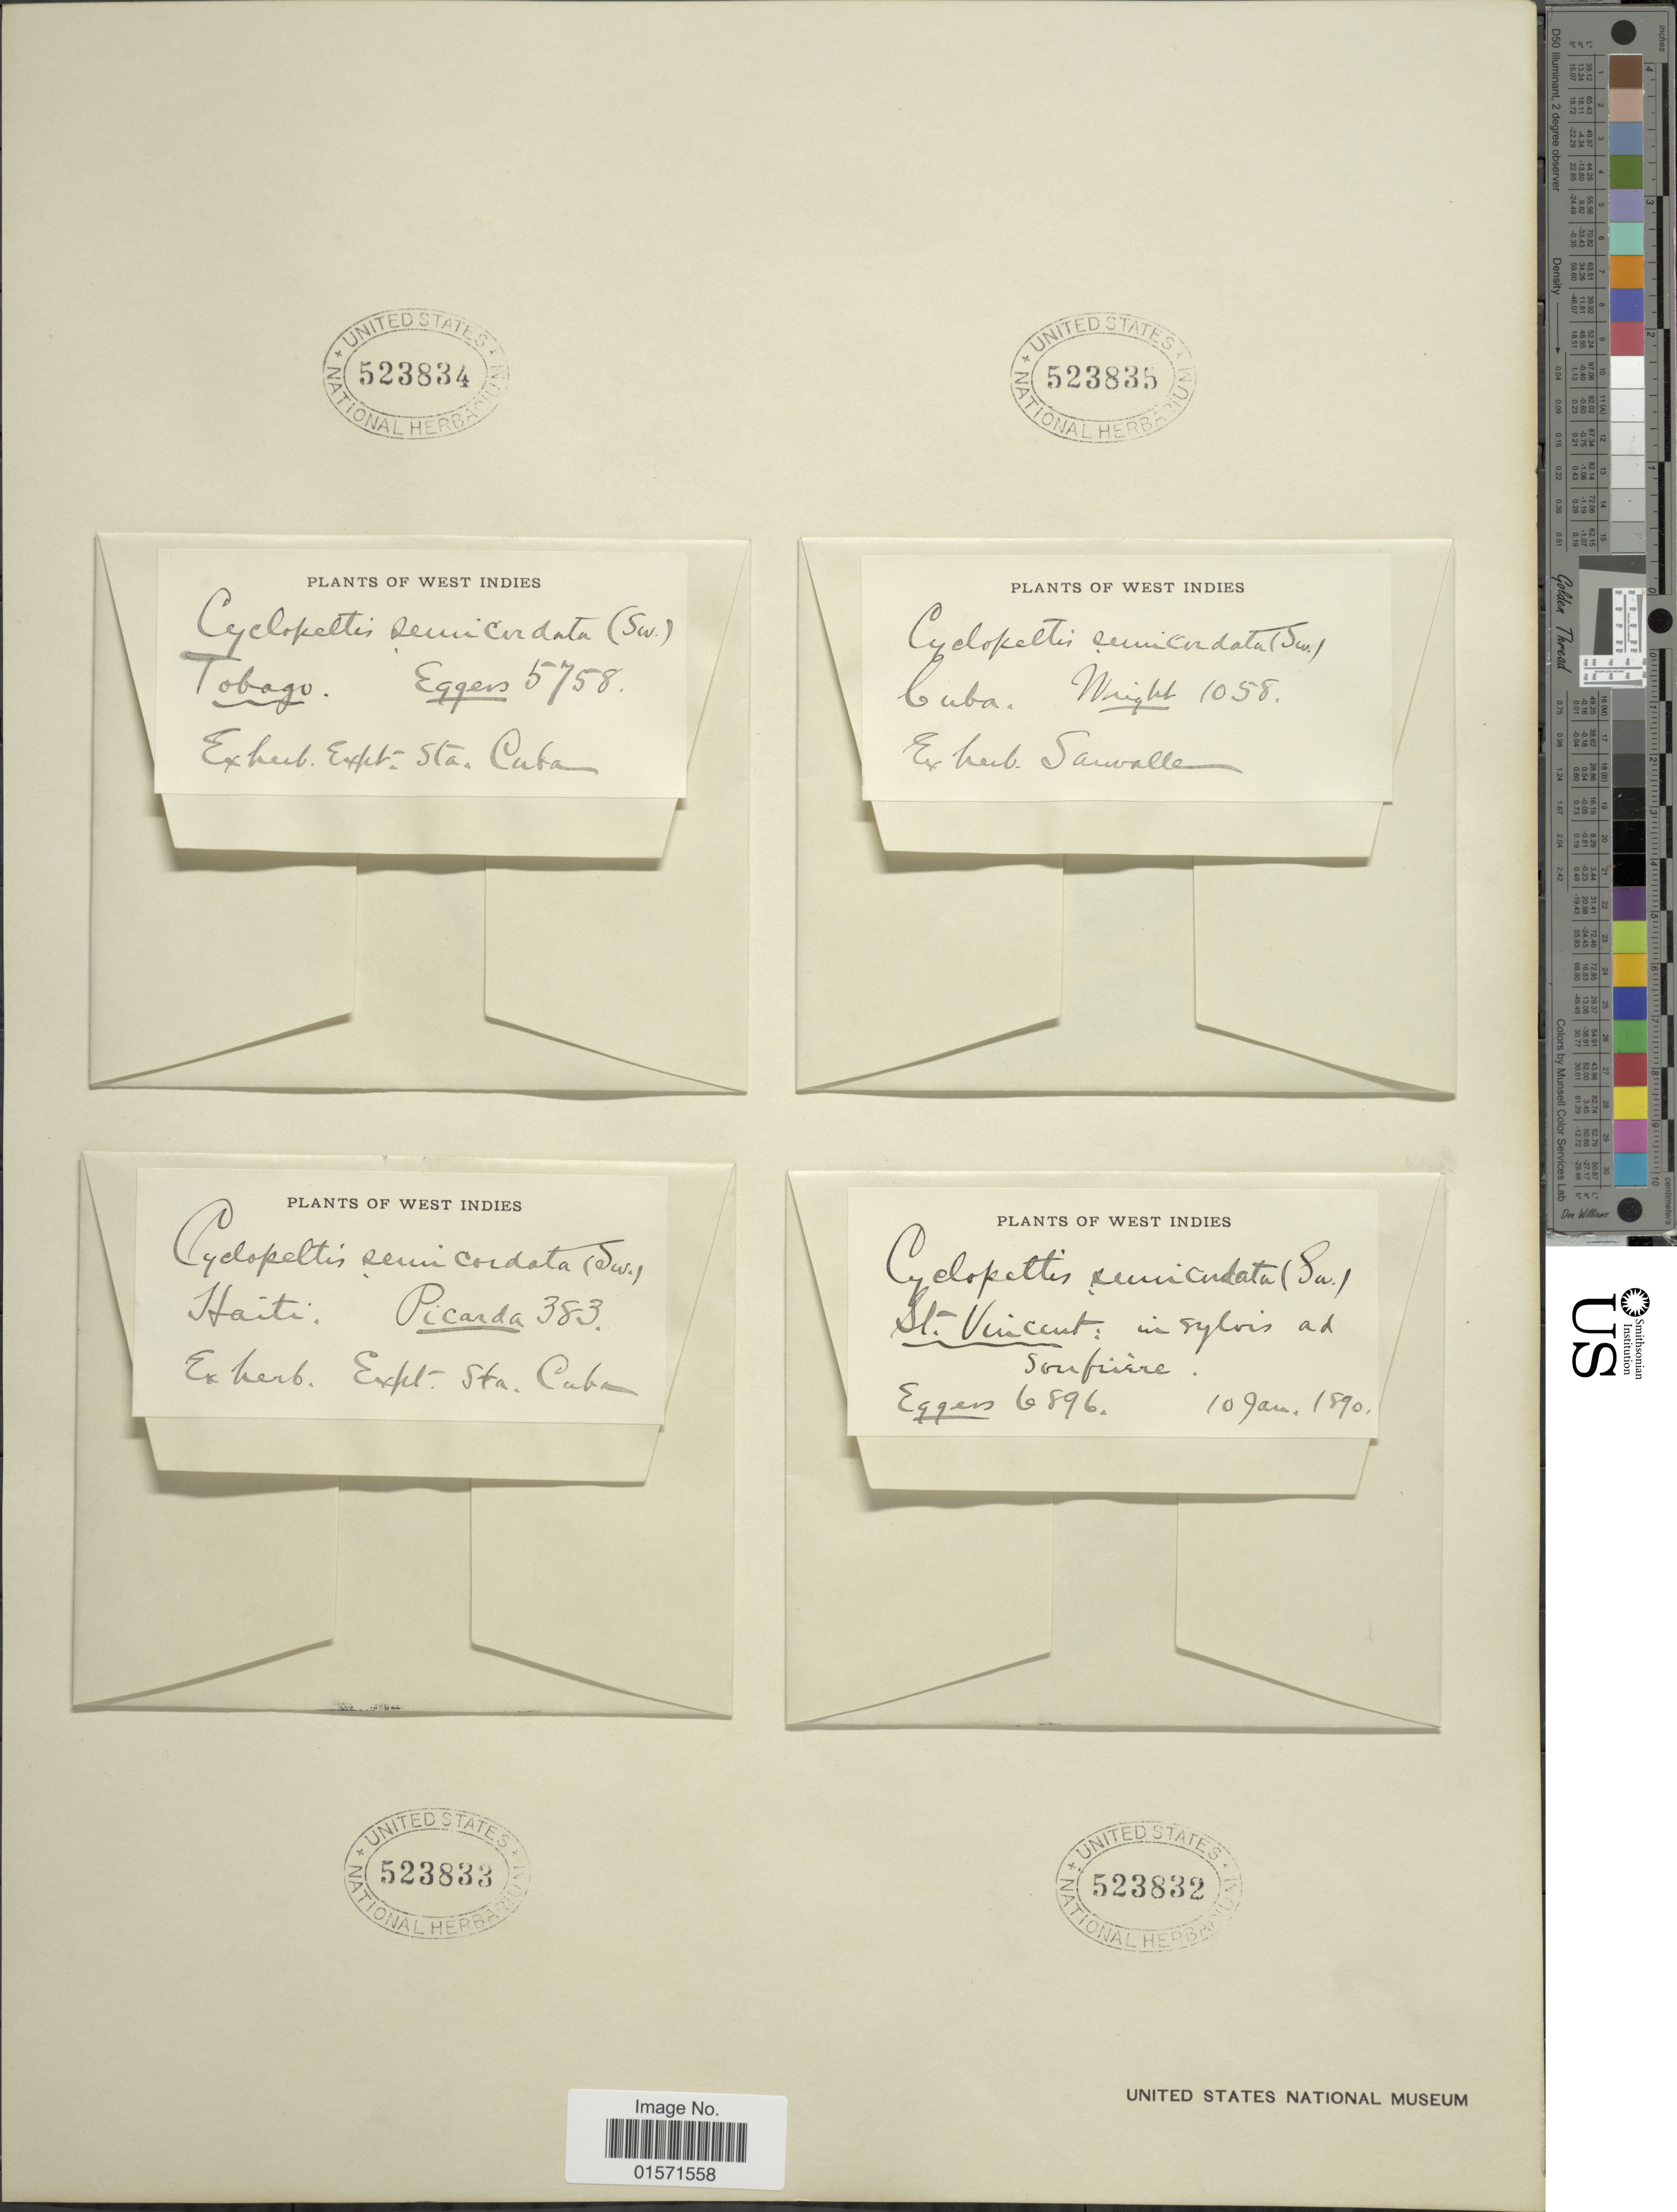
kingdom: Plantae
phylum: Tracheophyta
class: Polypodiopsida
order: Polypodiales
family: Lomariopsidaceae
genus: Cyclopeltis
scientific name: Cyclopeltis semicordata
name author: (Sw.) J. Sm.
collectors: -. Eggers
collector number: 6896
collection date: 1890-01-10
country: St. Vincent - Grenadines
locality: West Indies. St. Vincent: in sylvis ad Soufriere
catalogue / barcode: US 523832-2